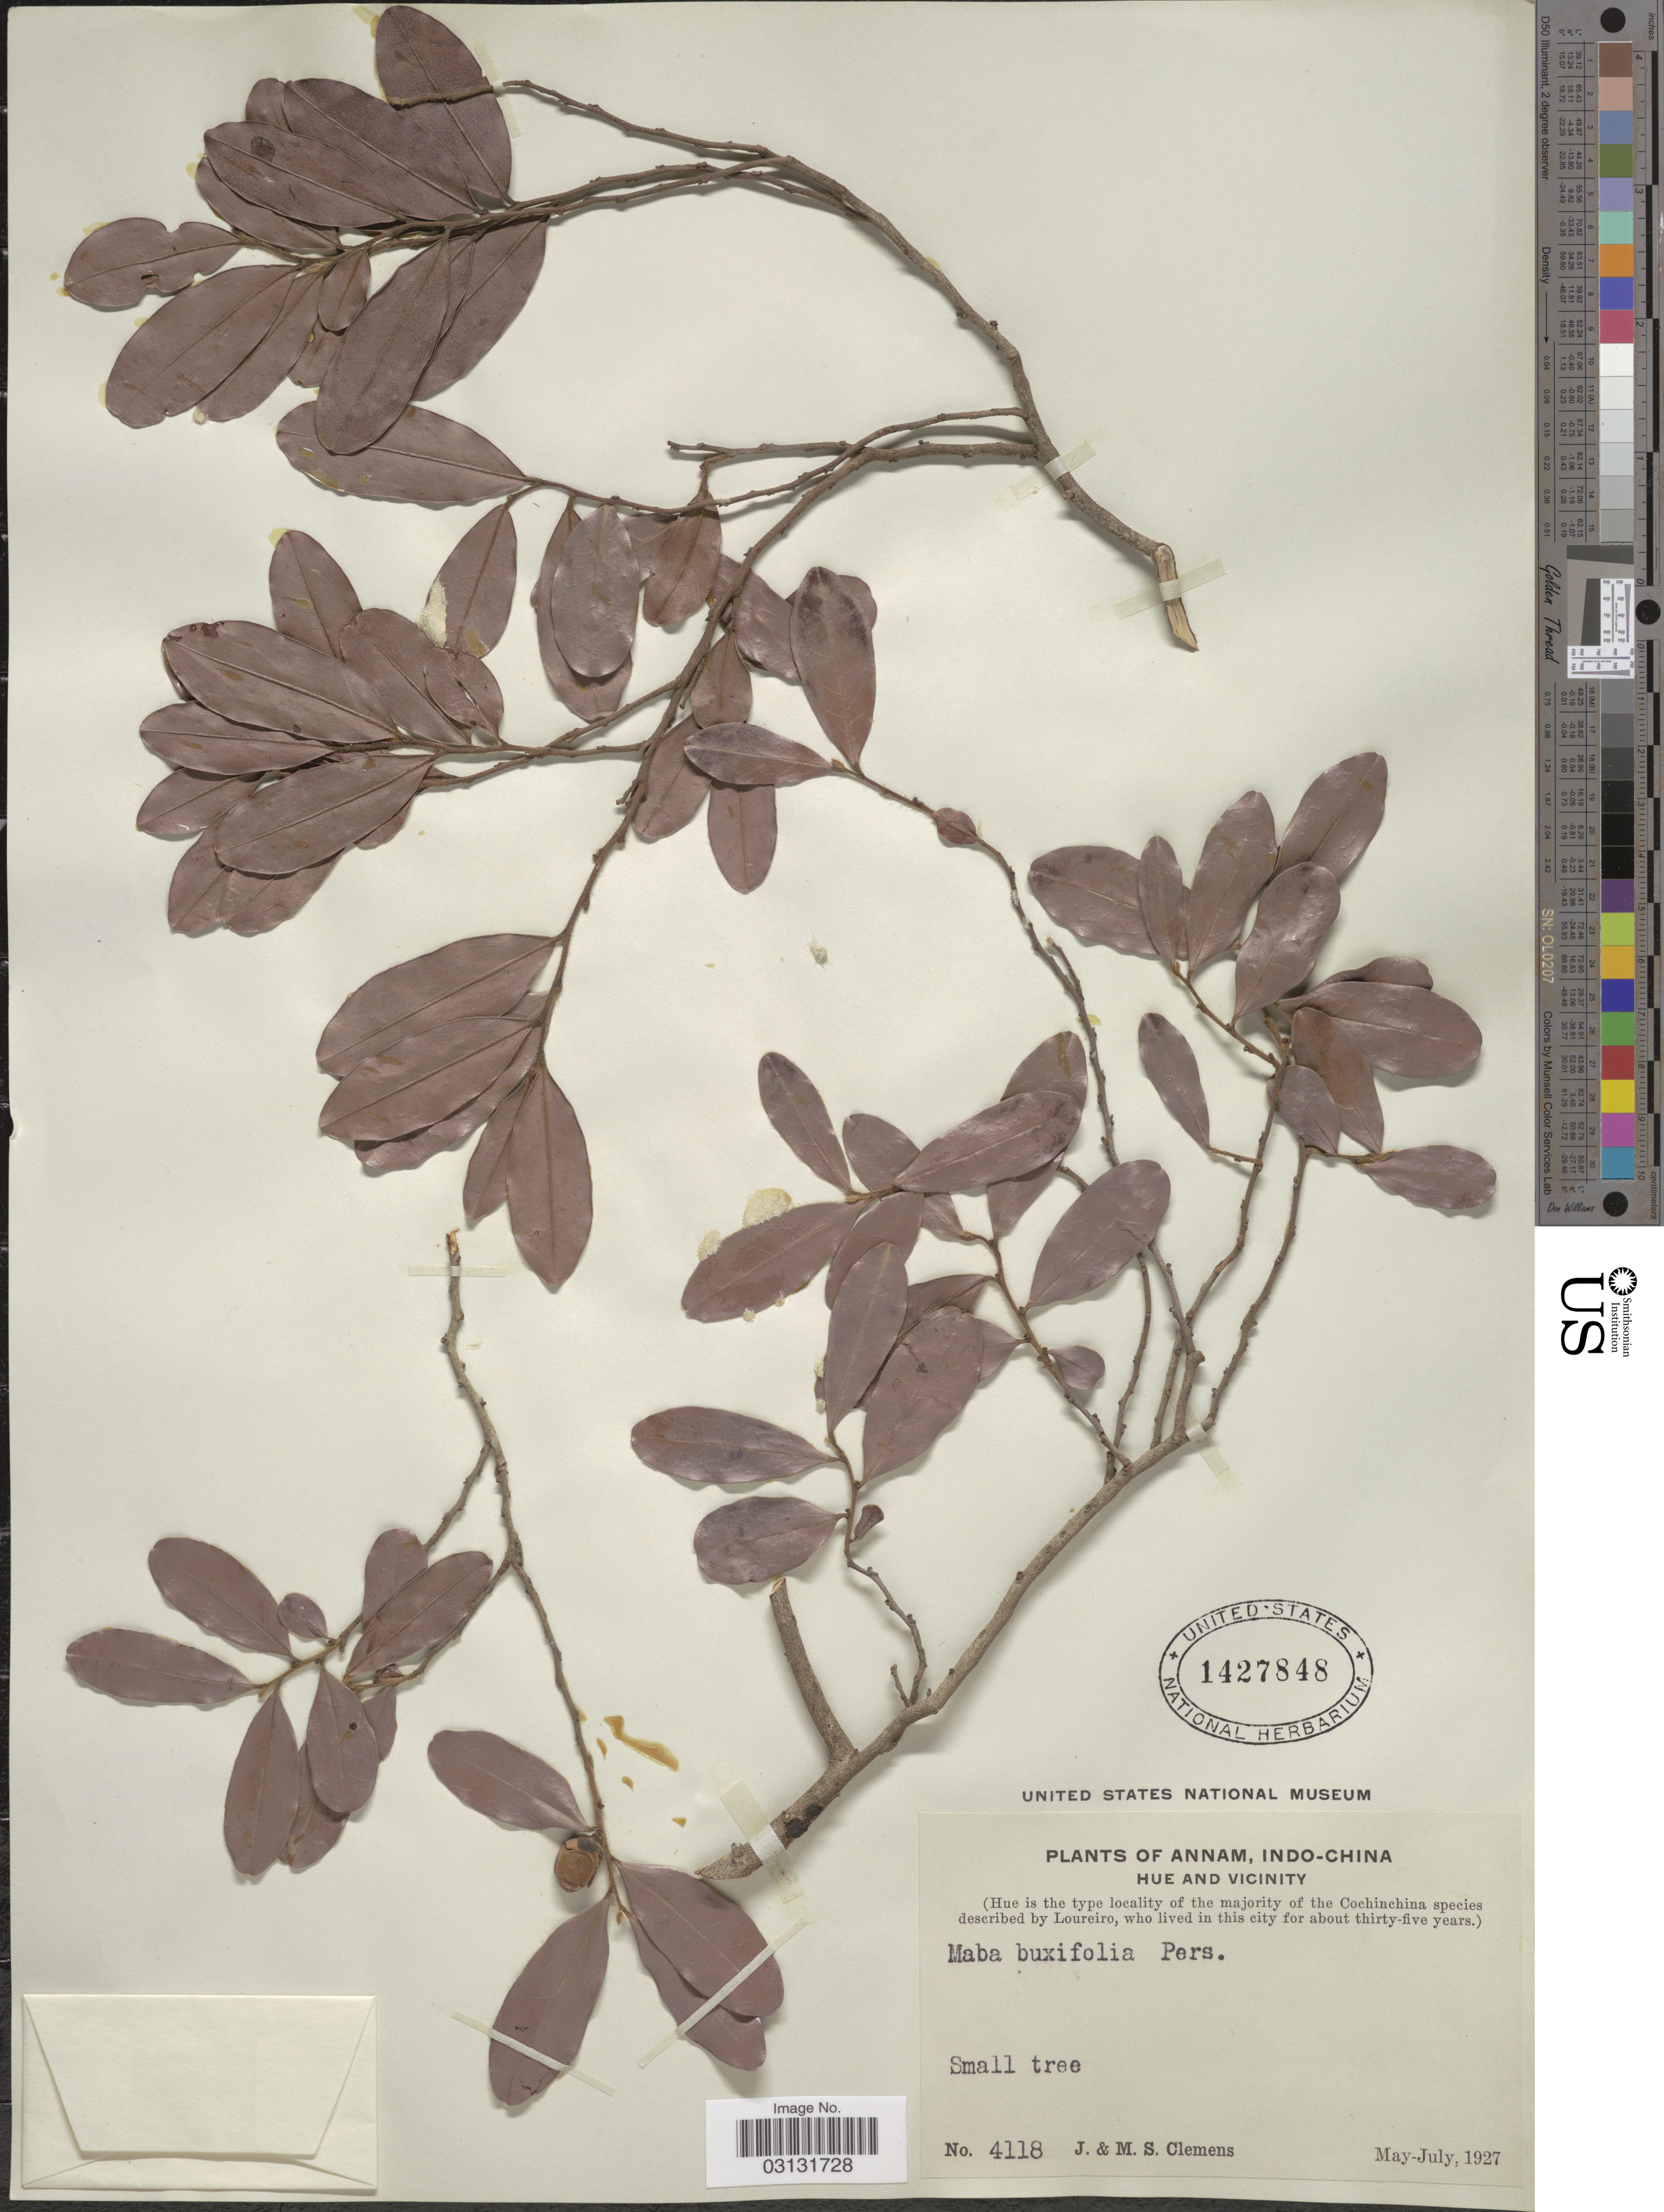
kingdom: Plantae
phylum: Tracheophyta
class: Magnoliopsida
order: Ericales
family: Ebenaceae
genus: Diospyros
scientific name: Diospyros ferrea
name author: (Willd.) Bakh.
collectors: J. Clemens & M. S. Clemens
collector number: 4118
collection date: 1927-05/1927-07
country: Vietnam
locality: Annam, Indo-China. Hue and vicinity.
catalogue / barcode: US 1427848